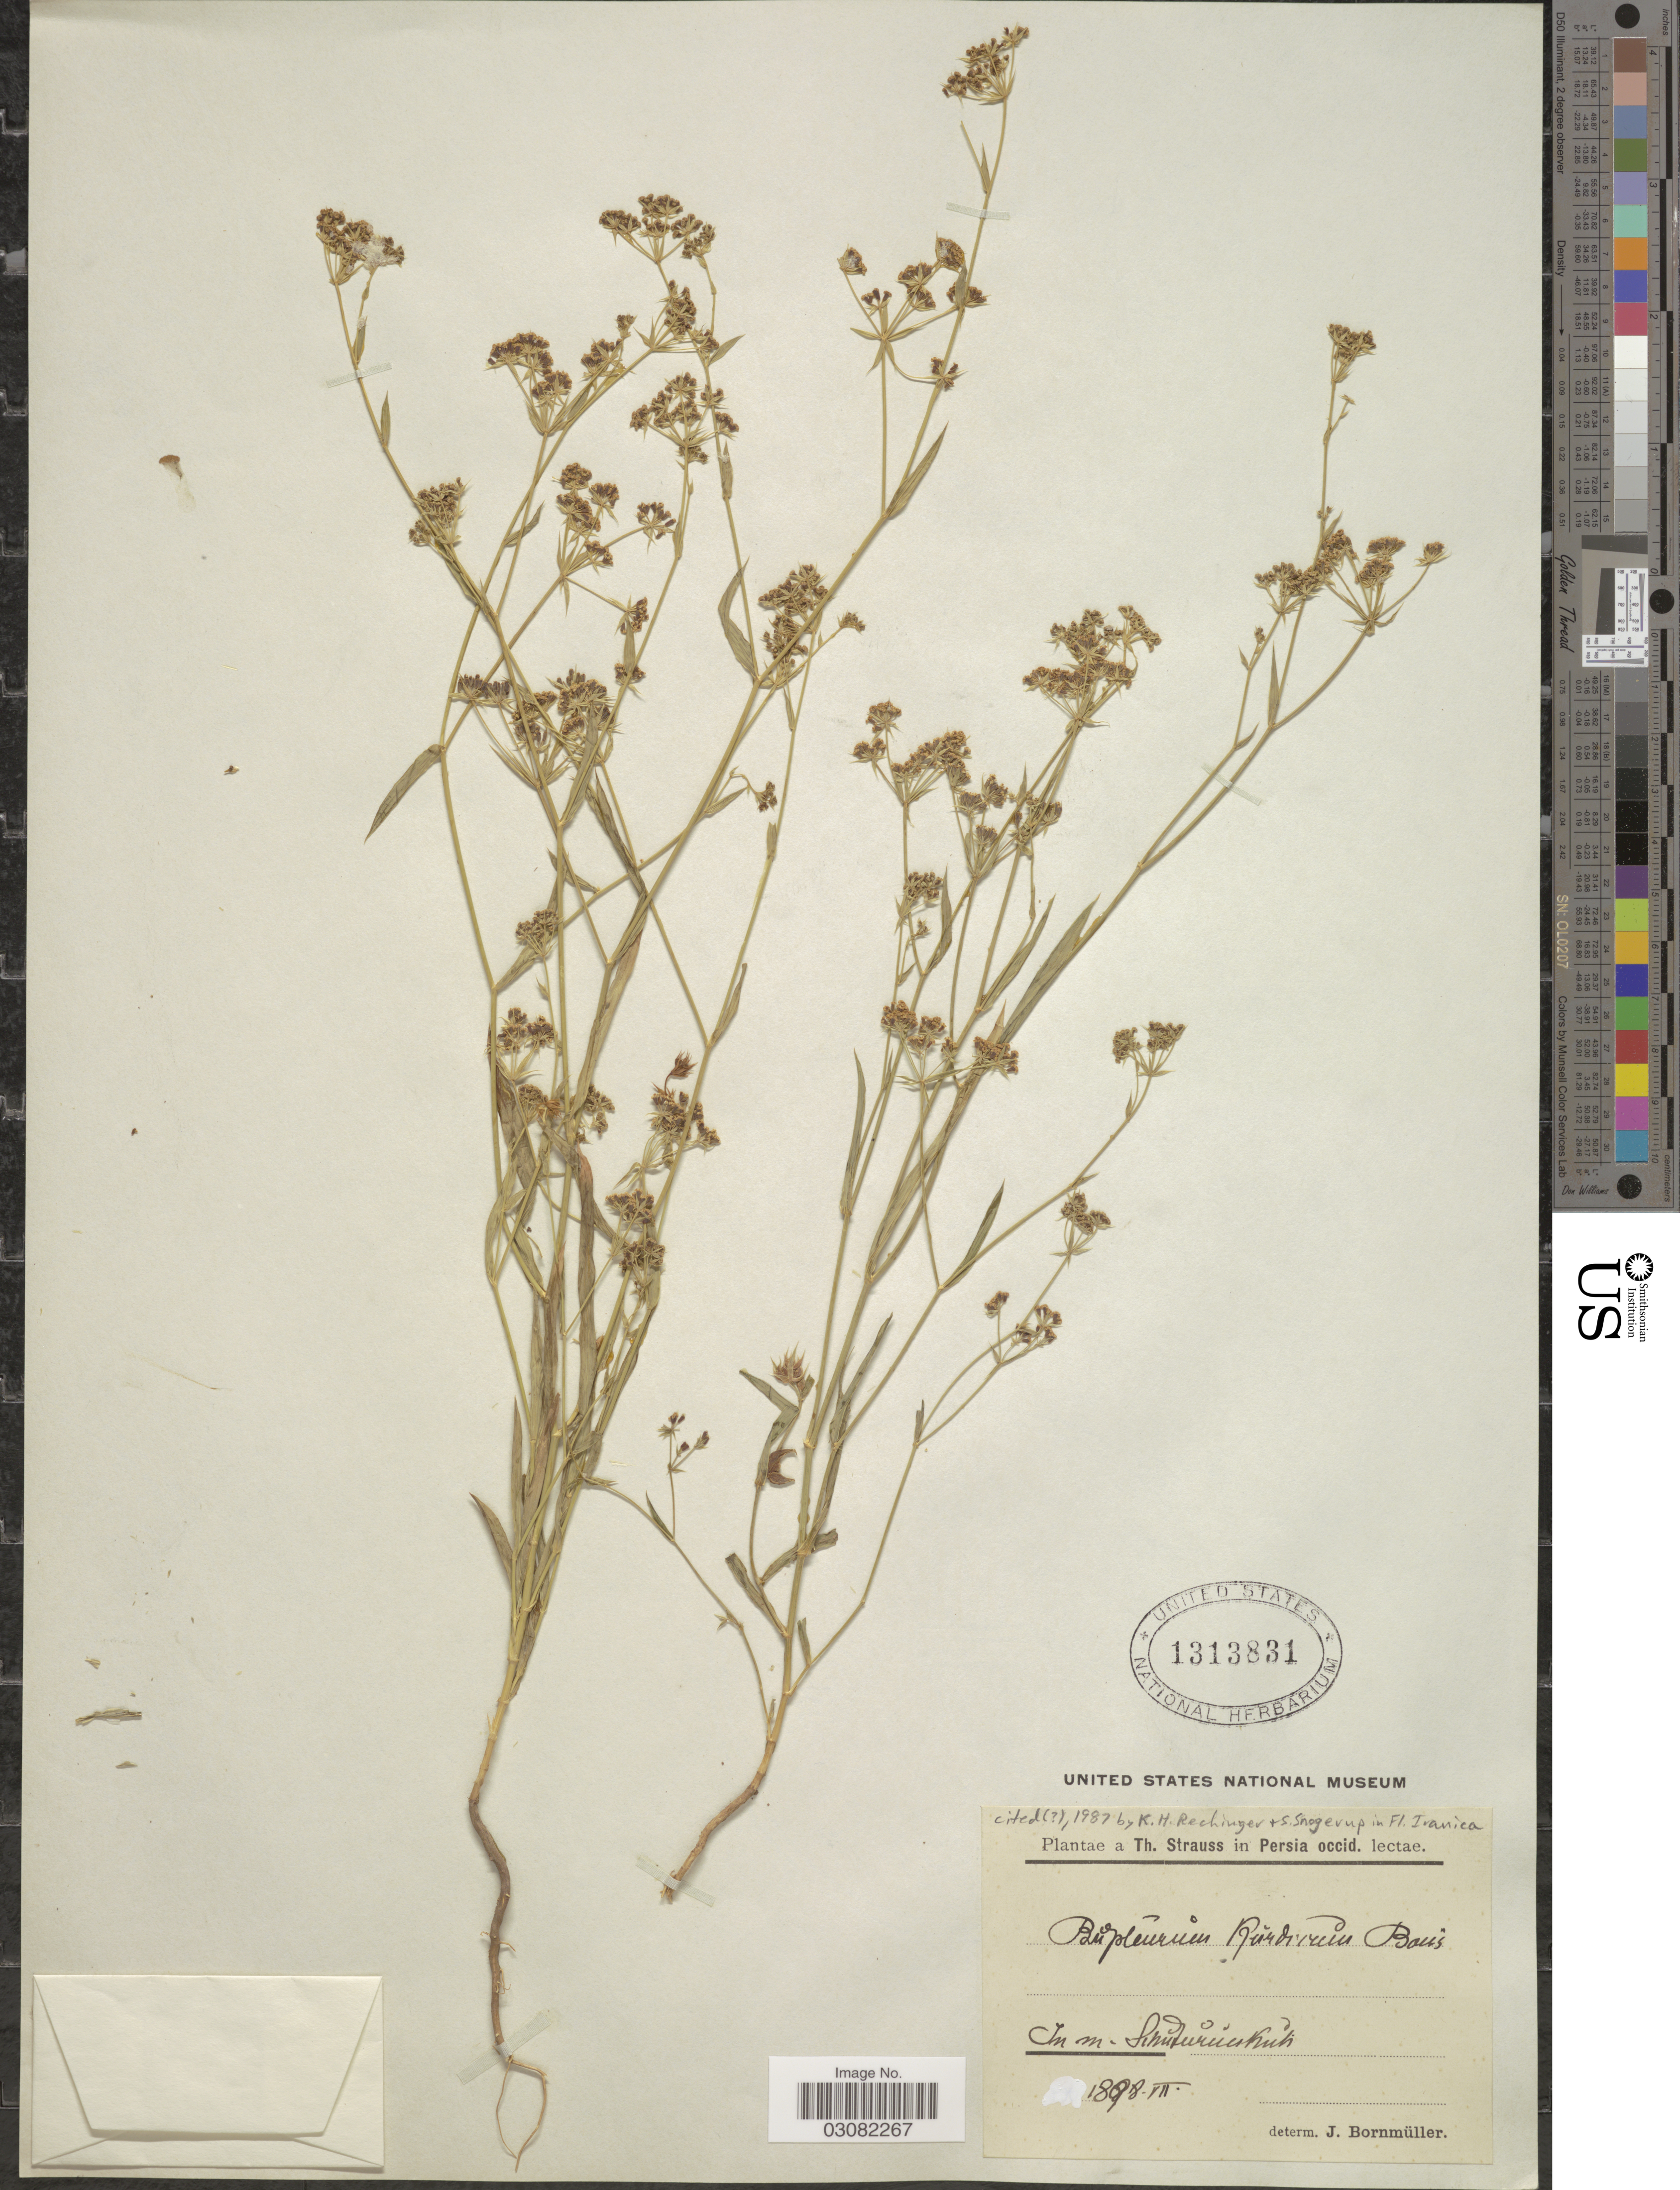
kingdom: Plantae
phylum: Tracheophyta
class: Magnoliopsida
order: Apiales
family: Apiaceae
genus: Bupleurum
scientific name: Bupleurum kurdicum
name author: Boiss.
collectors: T. Strauss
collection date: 1898-07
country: Iran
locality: Persia occid. In m. Sinuturueskubi [interpreted].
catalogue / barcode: US 1313831